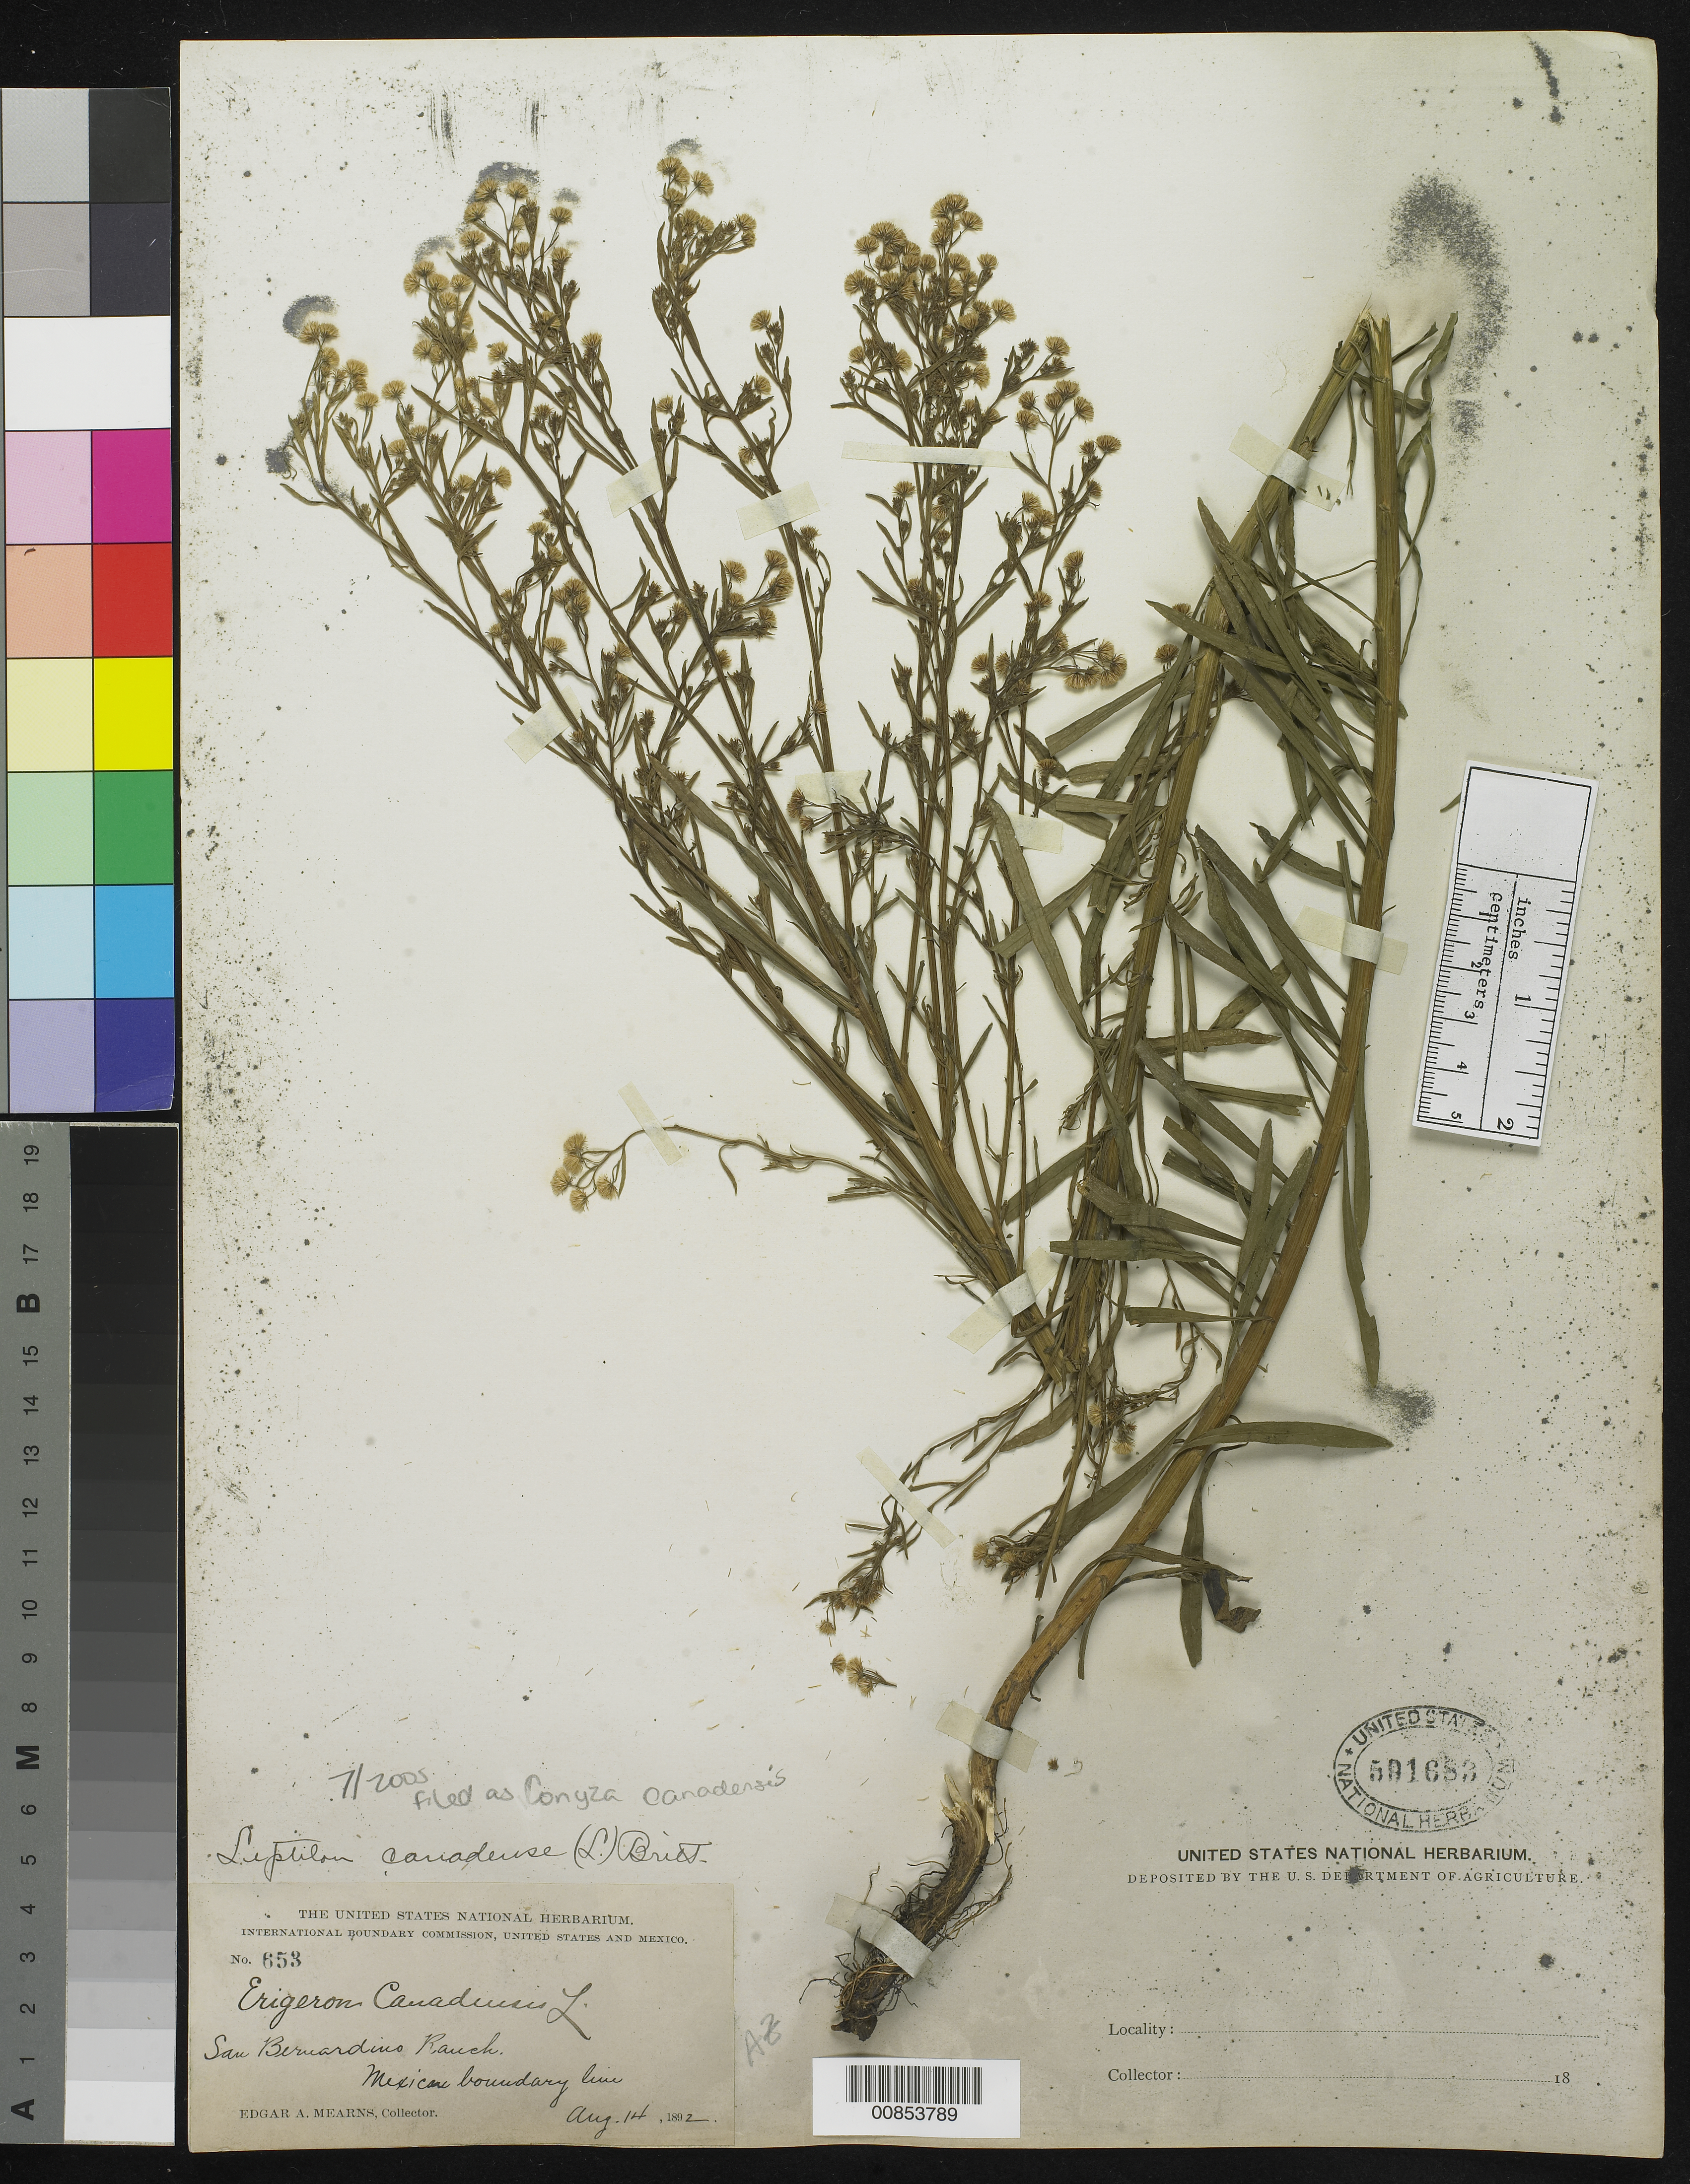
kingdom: Plantae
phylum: Tracheophyta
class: Magnoliopsida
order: Asterales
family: Asteraceae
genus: Conyza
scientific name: Conyza canadensis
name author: (L.) Cronq.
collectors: E. A. Mearns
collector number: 653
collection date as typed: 14 Aug 1892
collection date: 1892-08-14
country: United States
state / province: Arizona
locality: San Bernardino Ranch, Mexican boundary line.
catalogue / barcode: US 591683